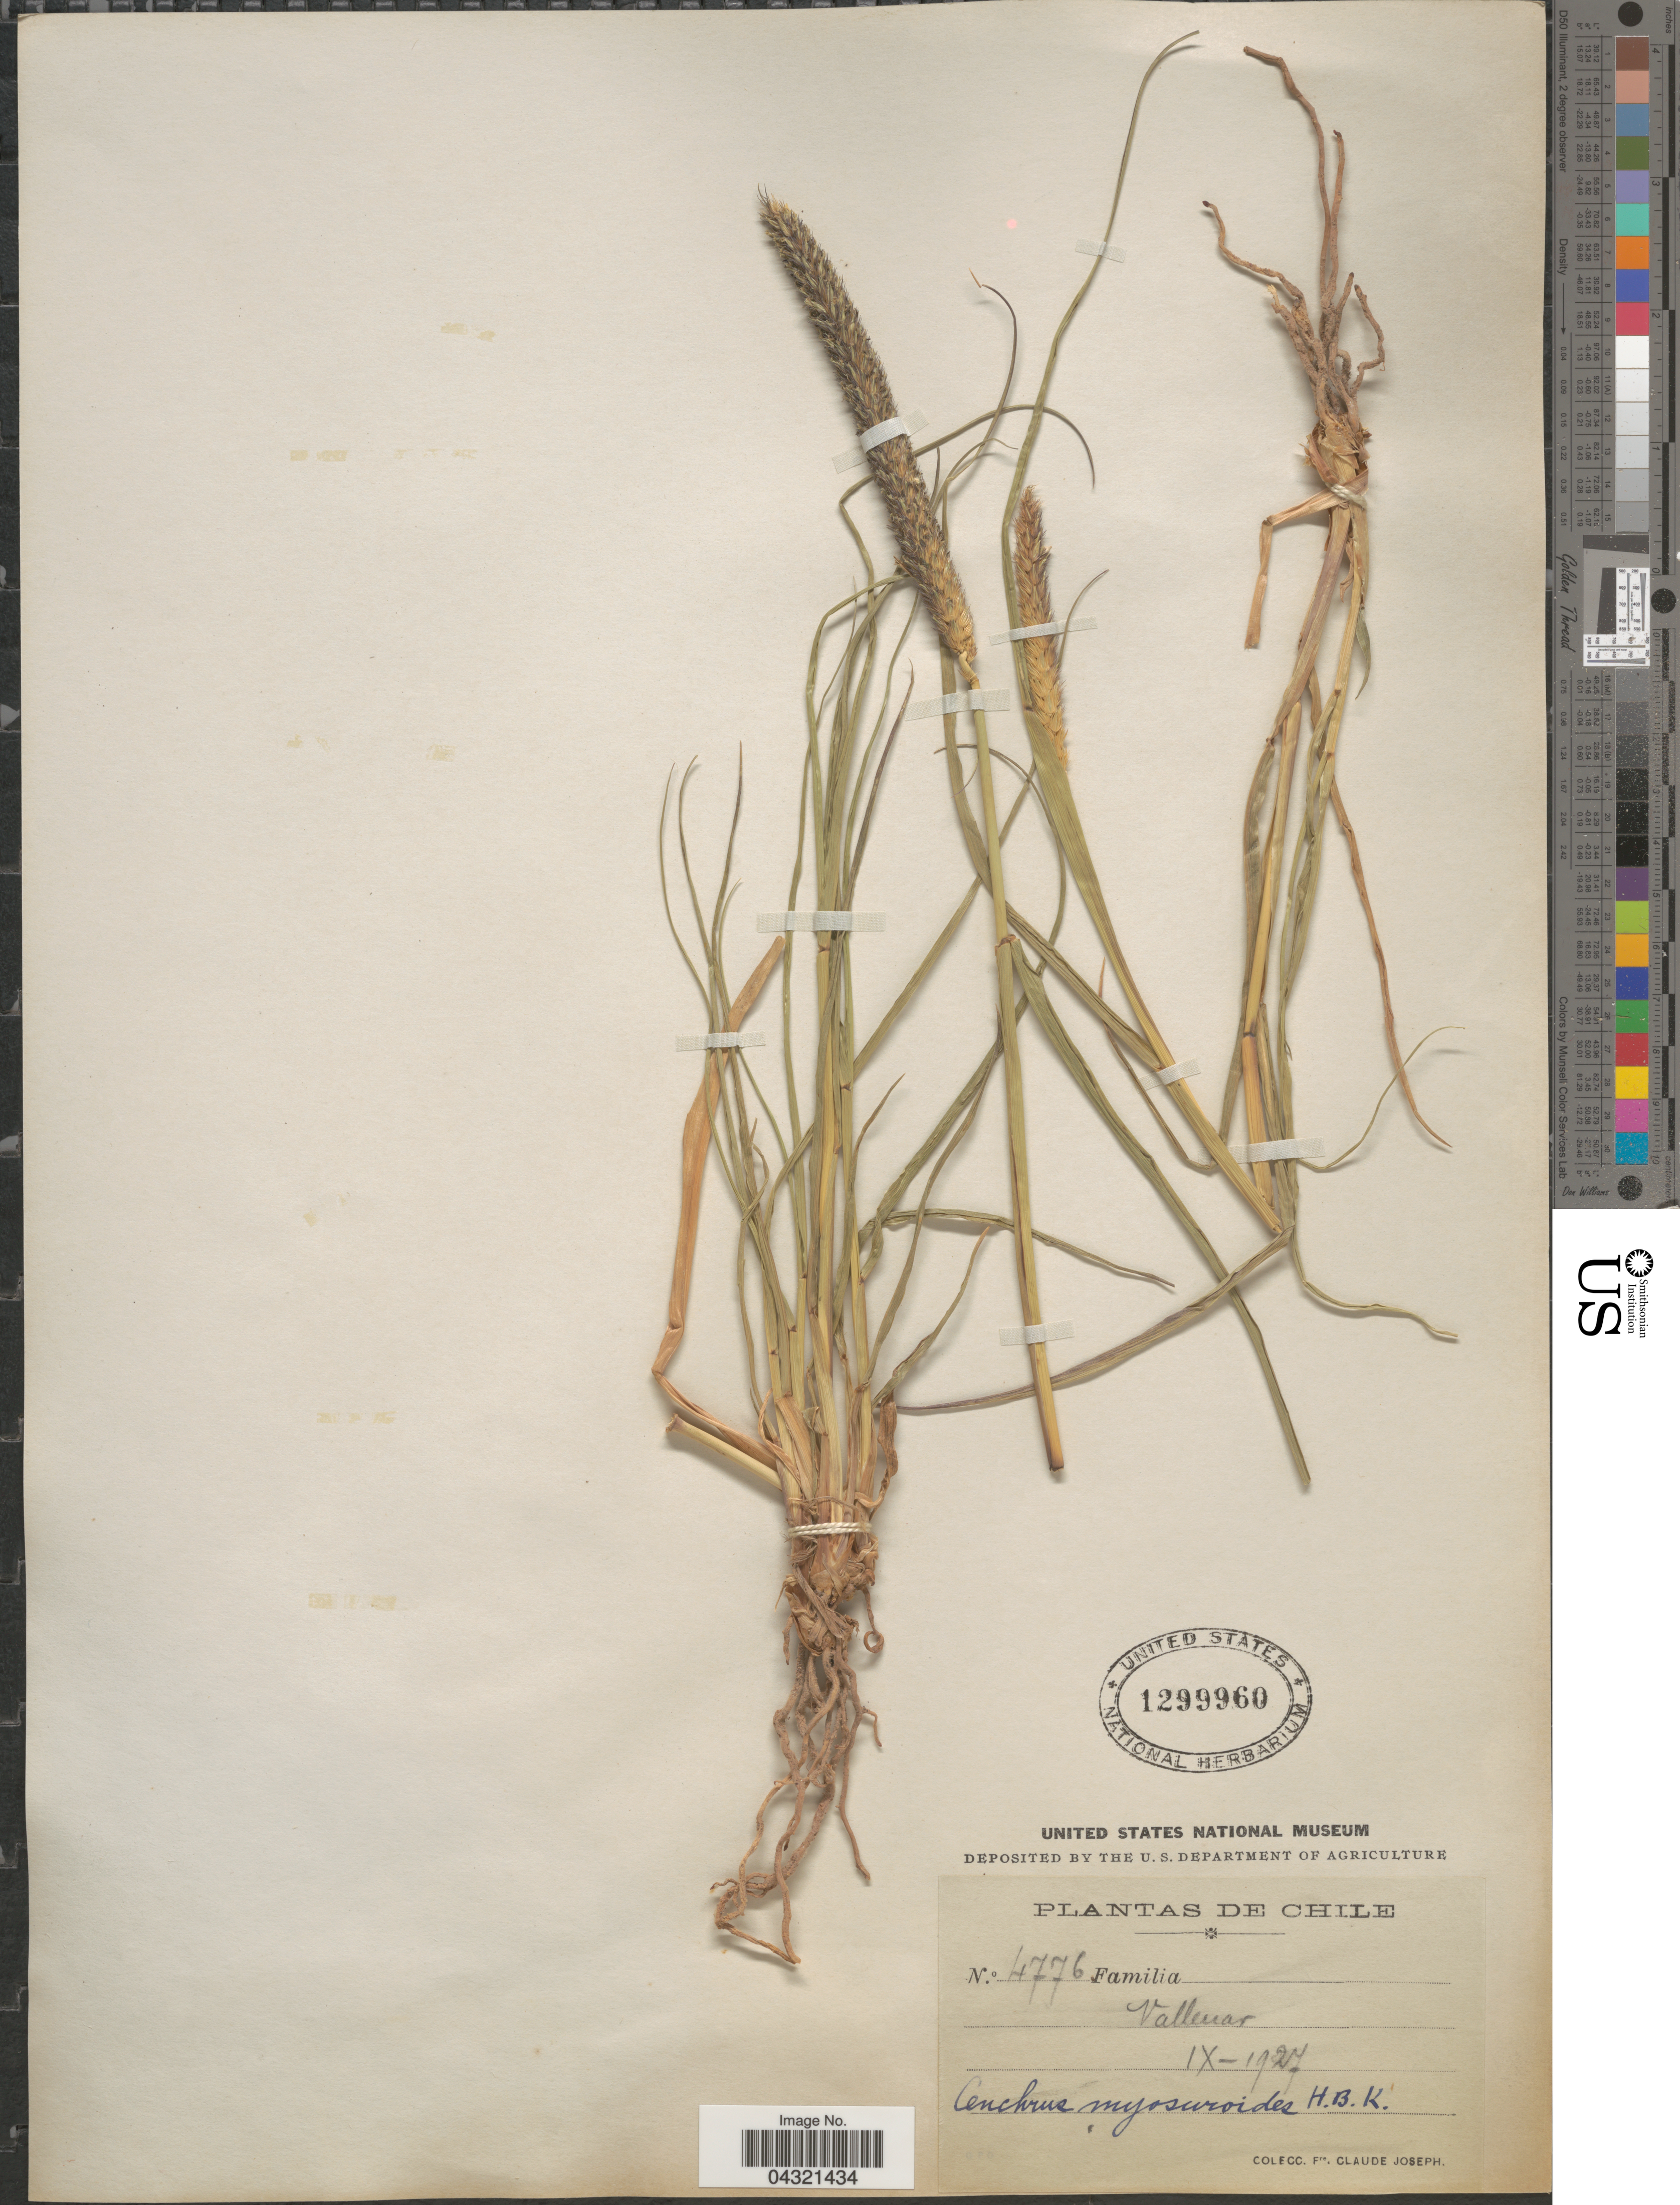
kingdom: Plantae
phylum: Tracheophyta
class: Liliopsida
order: Poales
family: Poaceae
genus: Cenchrus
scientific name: Cenchrus myosuroides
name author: Kunth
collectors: Bro. Claude-Joseph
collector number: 4776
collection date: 1927-09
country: Chile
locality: Vallenar.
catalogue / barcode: US 1299960